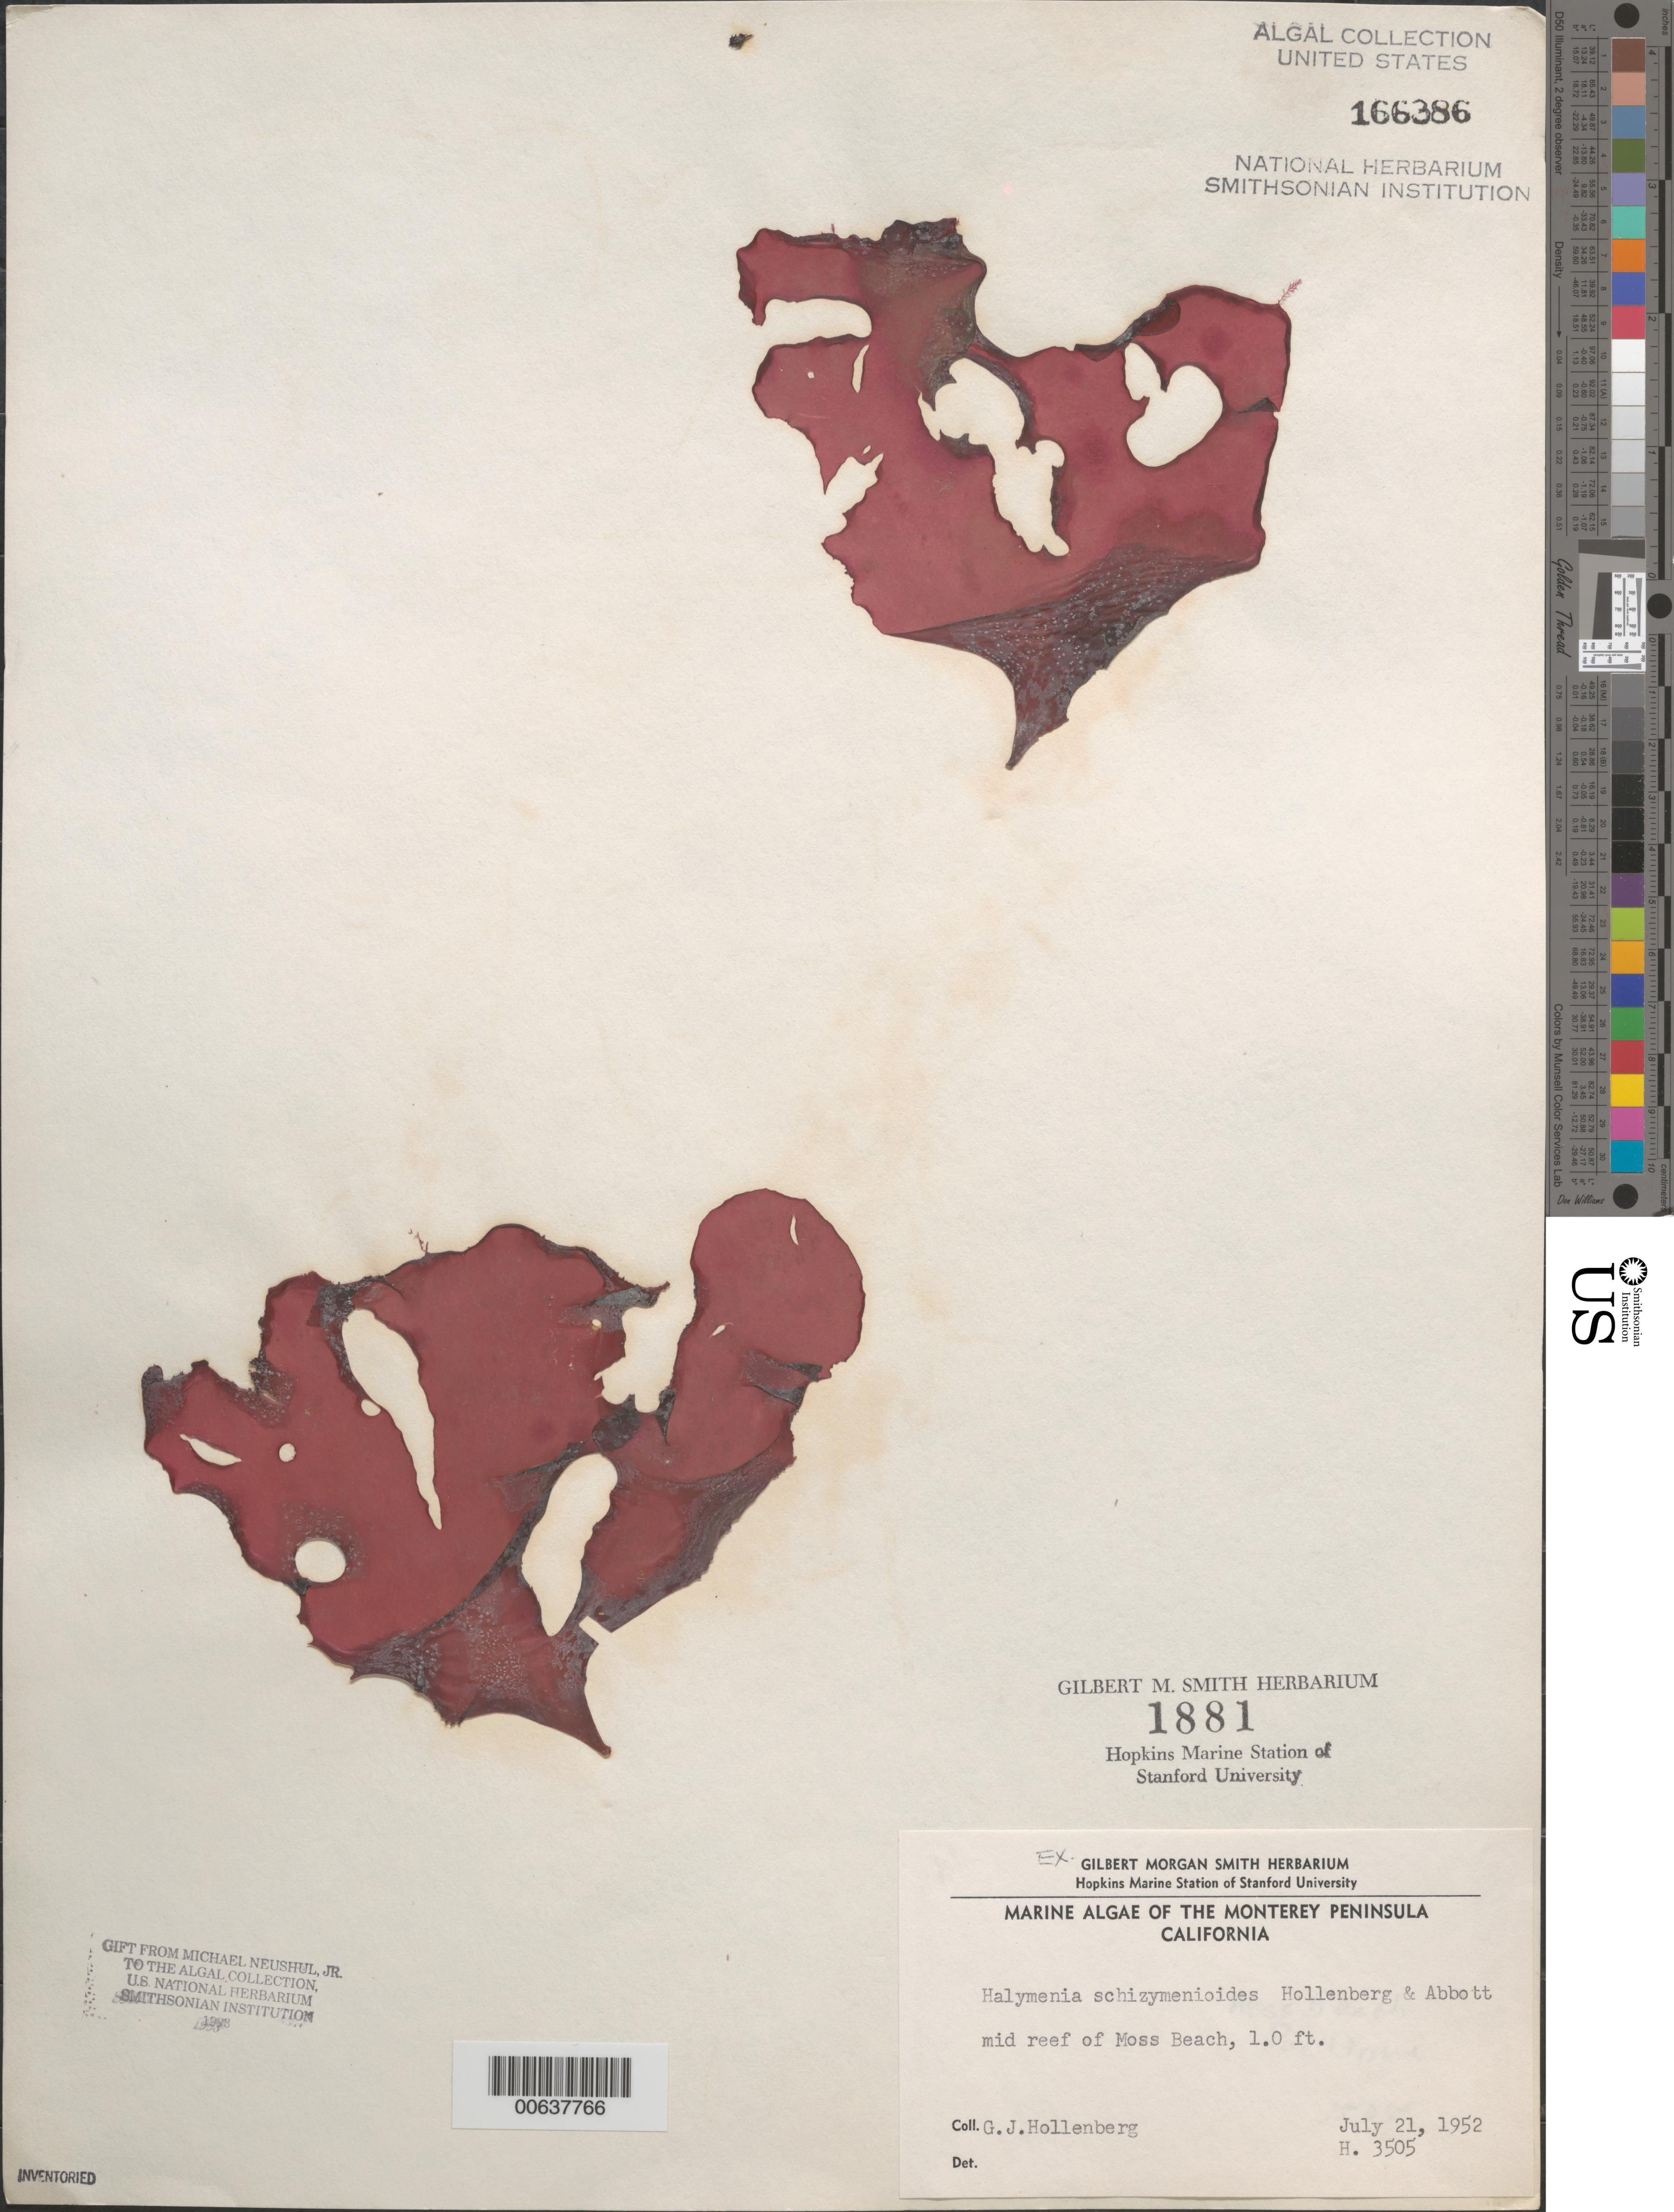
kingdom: Plantae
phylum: Rhodophyta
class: Florideophyceae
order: Halymeniales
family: Halymeniaceae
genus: Halymenia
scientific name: Halymenia schizymenioides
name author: Hollenb. & I.A. Abbott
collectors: G. Hollenberg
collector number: GJH 3505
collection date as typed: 21 Jul 1952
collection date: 1952-07-21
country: United States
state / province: California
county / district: Monterey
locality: Middle reef of Moss Beach, Monterey Peninsula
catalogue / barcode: US 166386